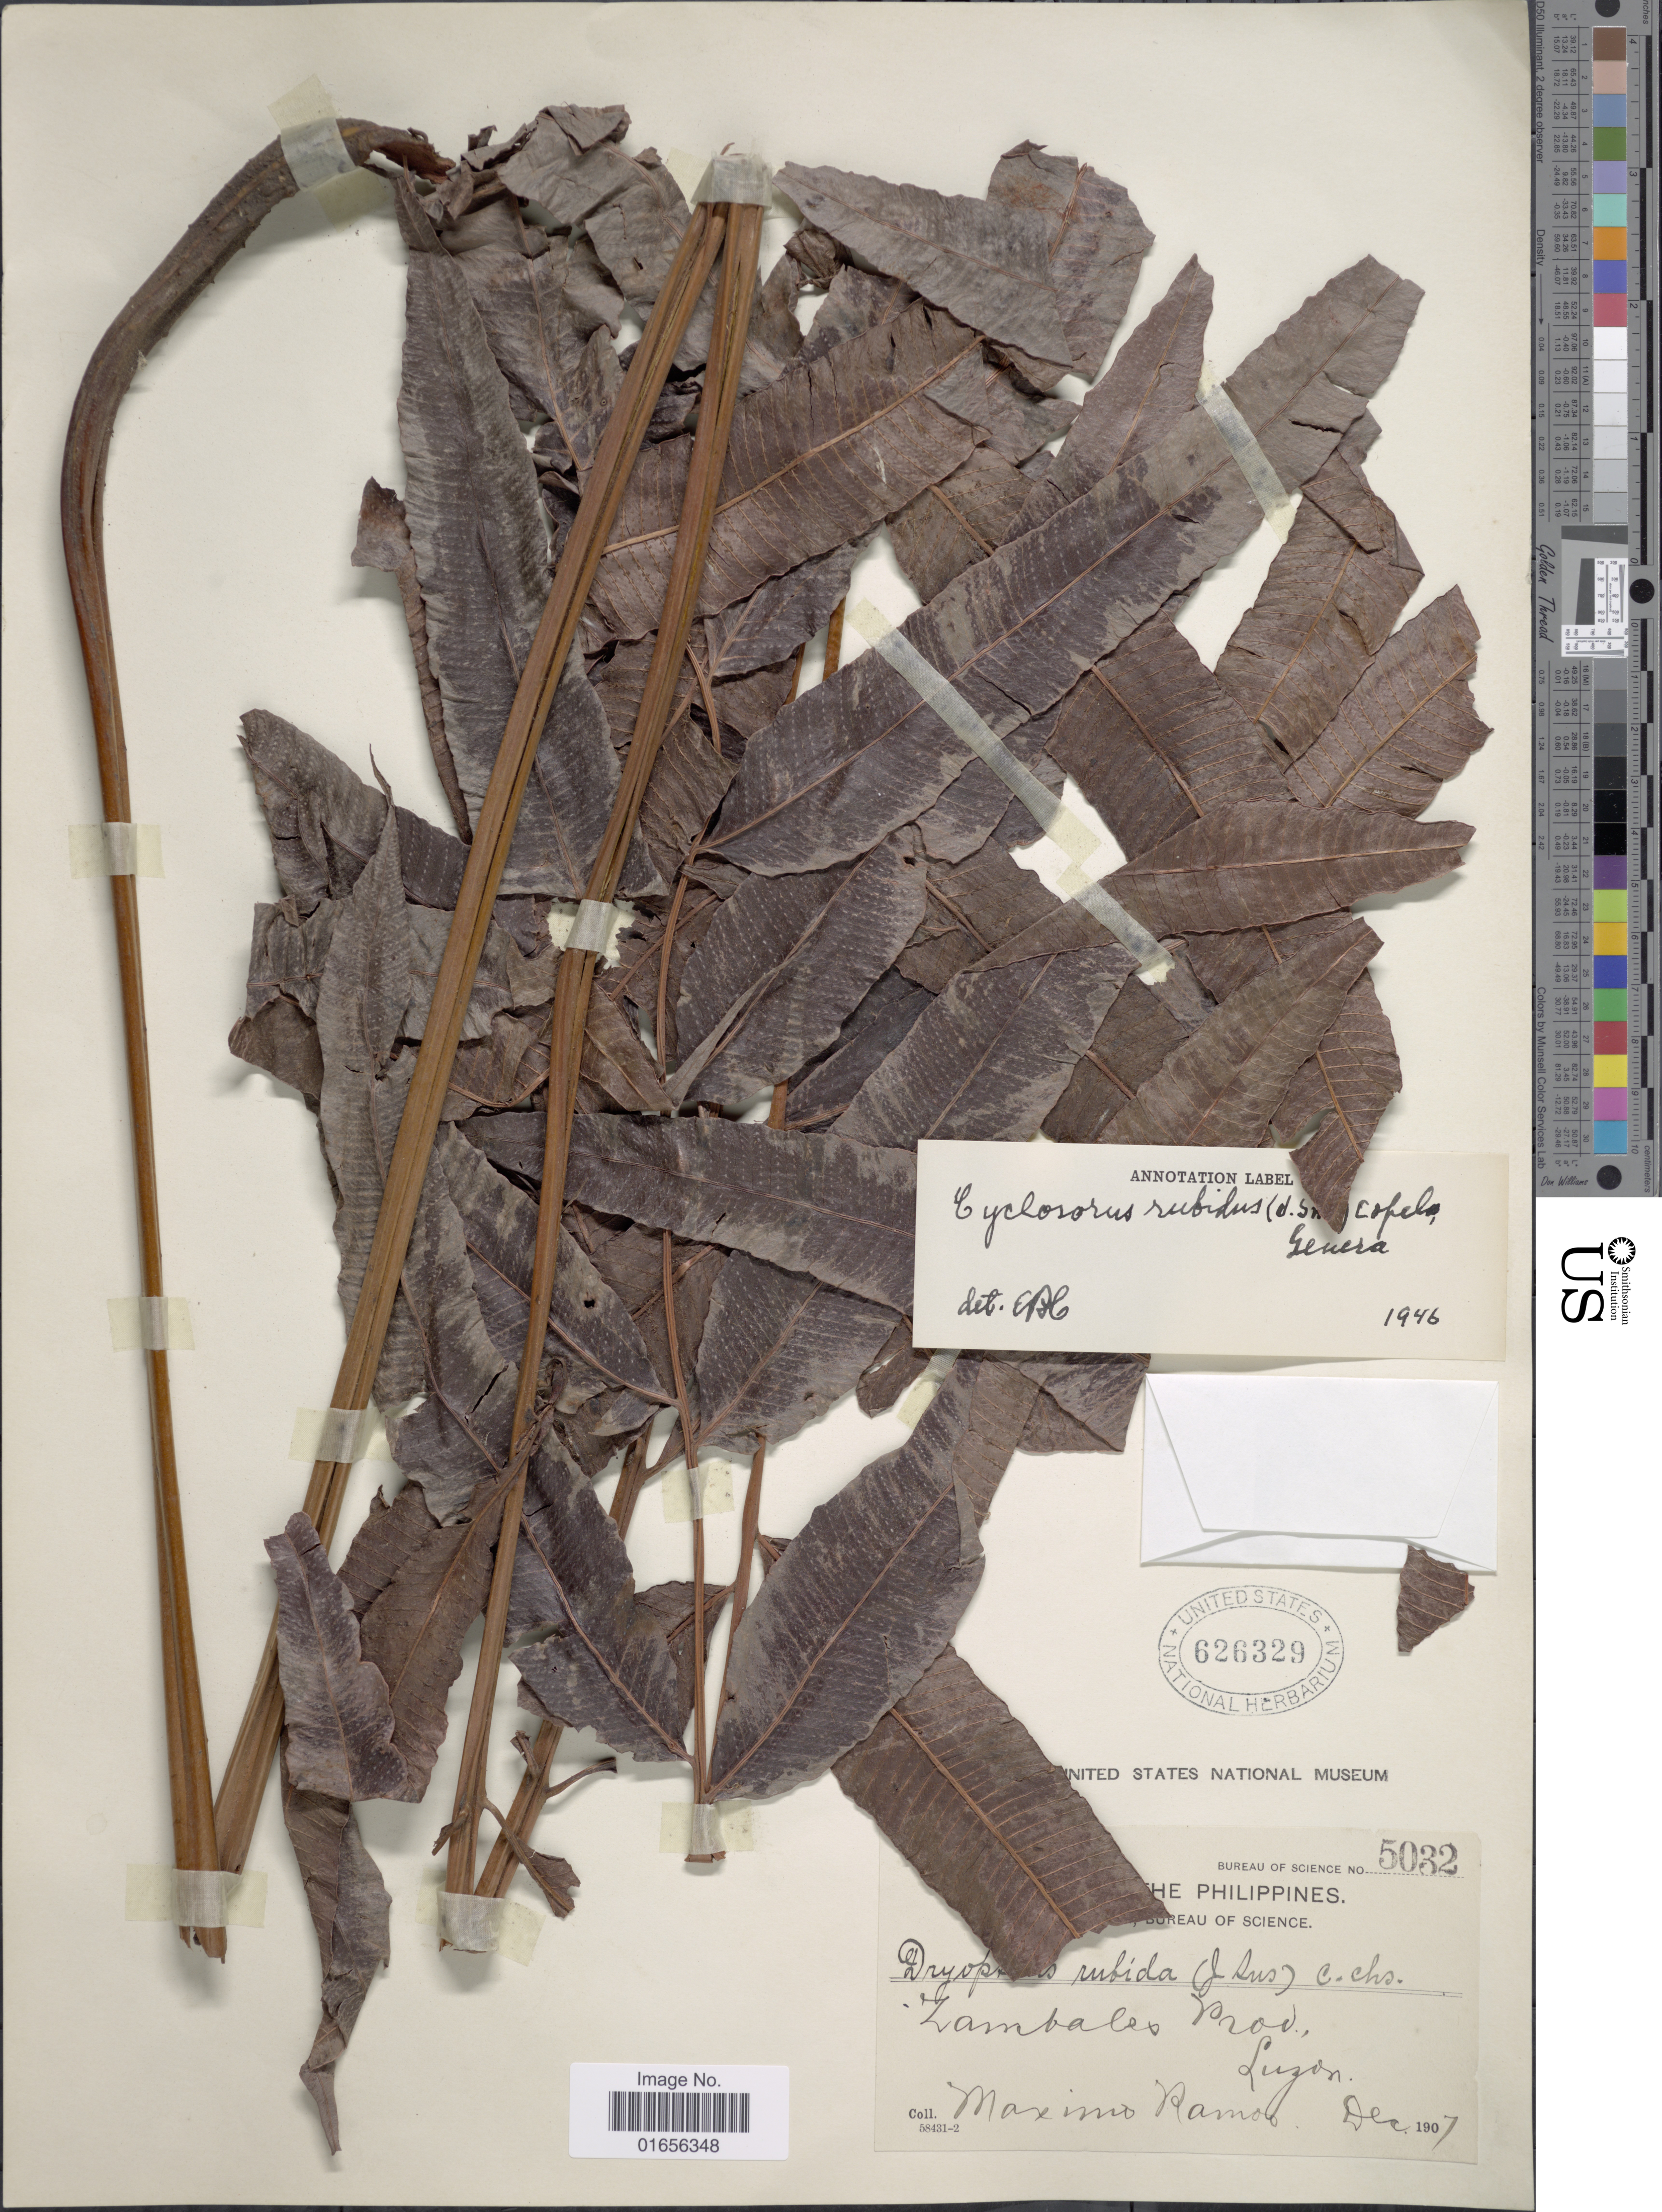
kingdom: Plantae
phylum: Tracheophyta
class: Polypodiopsida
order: Polypodiales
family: Thelypteridaceae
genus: Pronephrium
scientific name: Pronephrium rubidum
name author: (Hook.) Holttum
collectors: M. Ramos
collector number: Bureau of Science 5032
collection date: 1907-12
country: Philippines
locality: The Philippines, Zambales Prov. Luzon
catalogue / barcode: US 626329